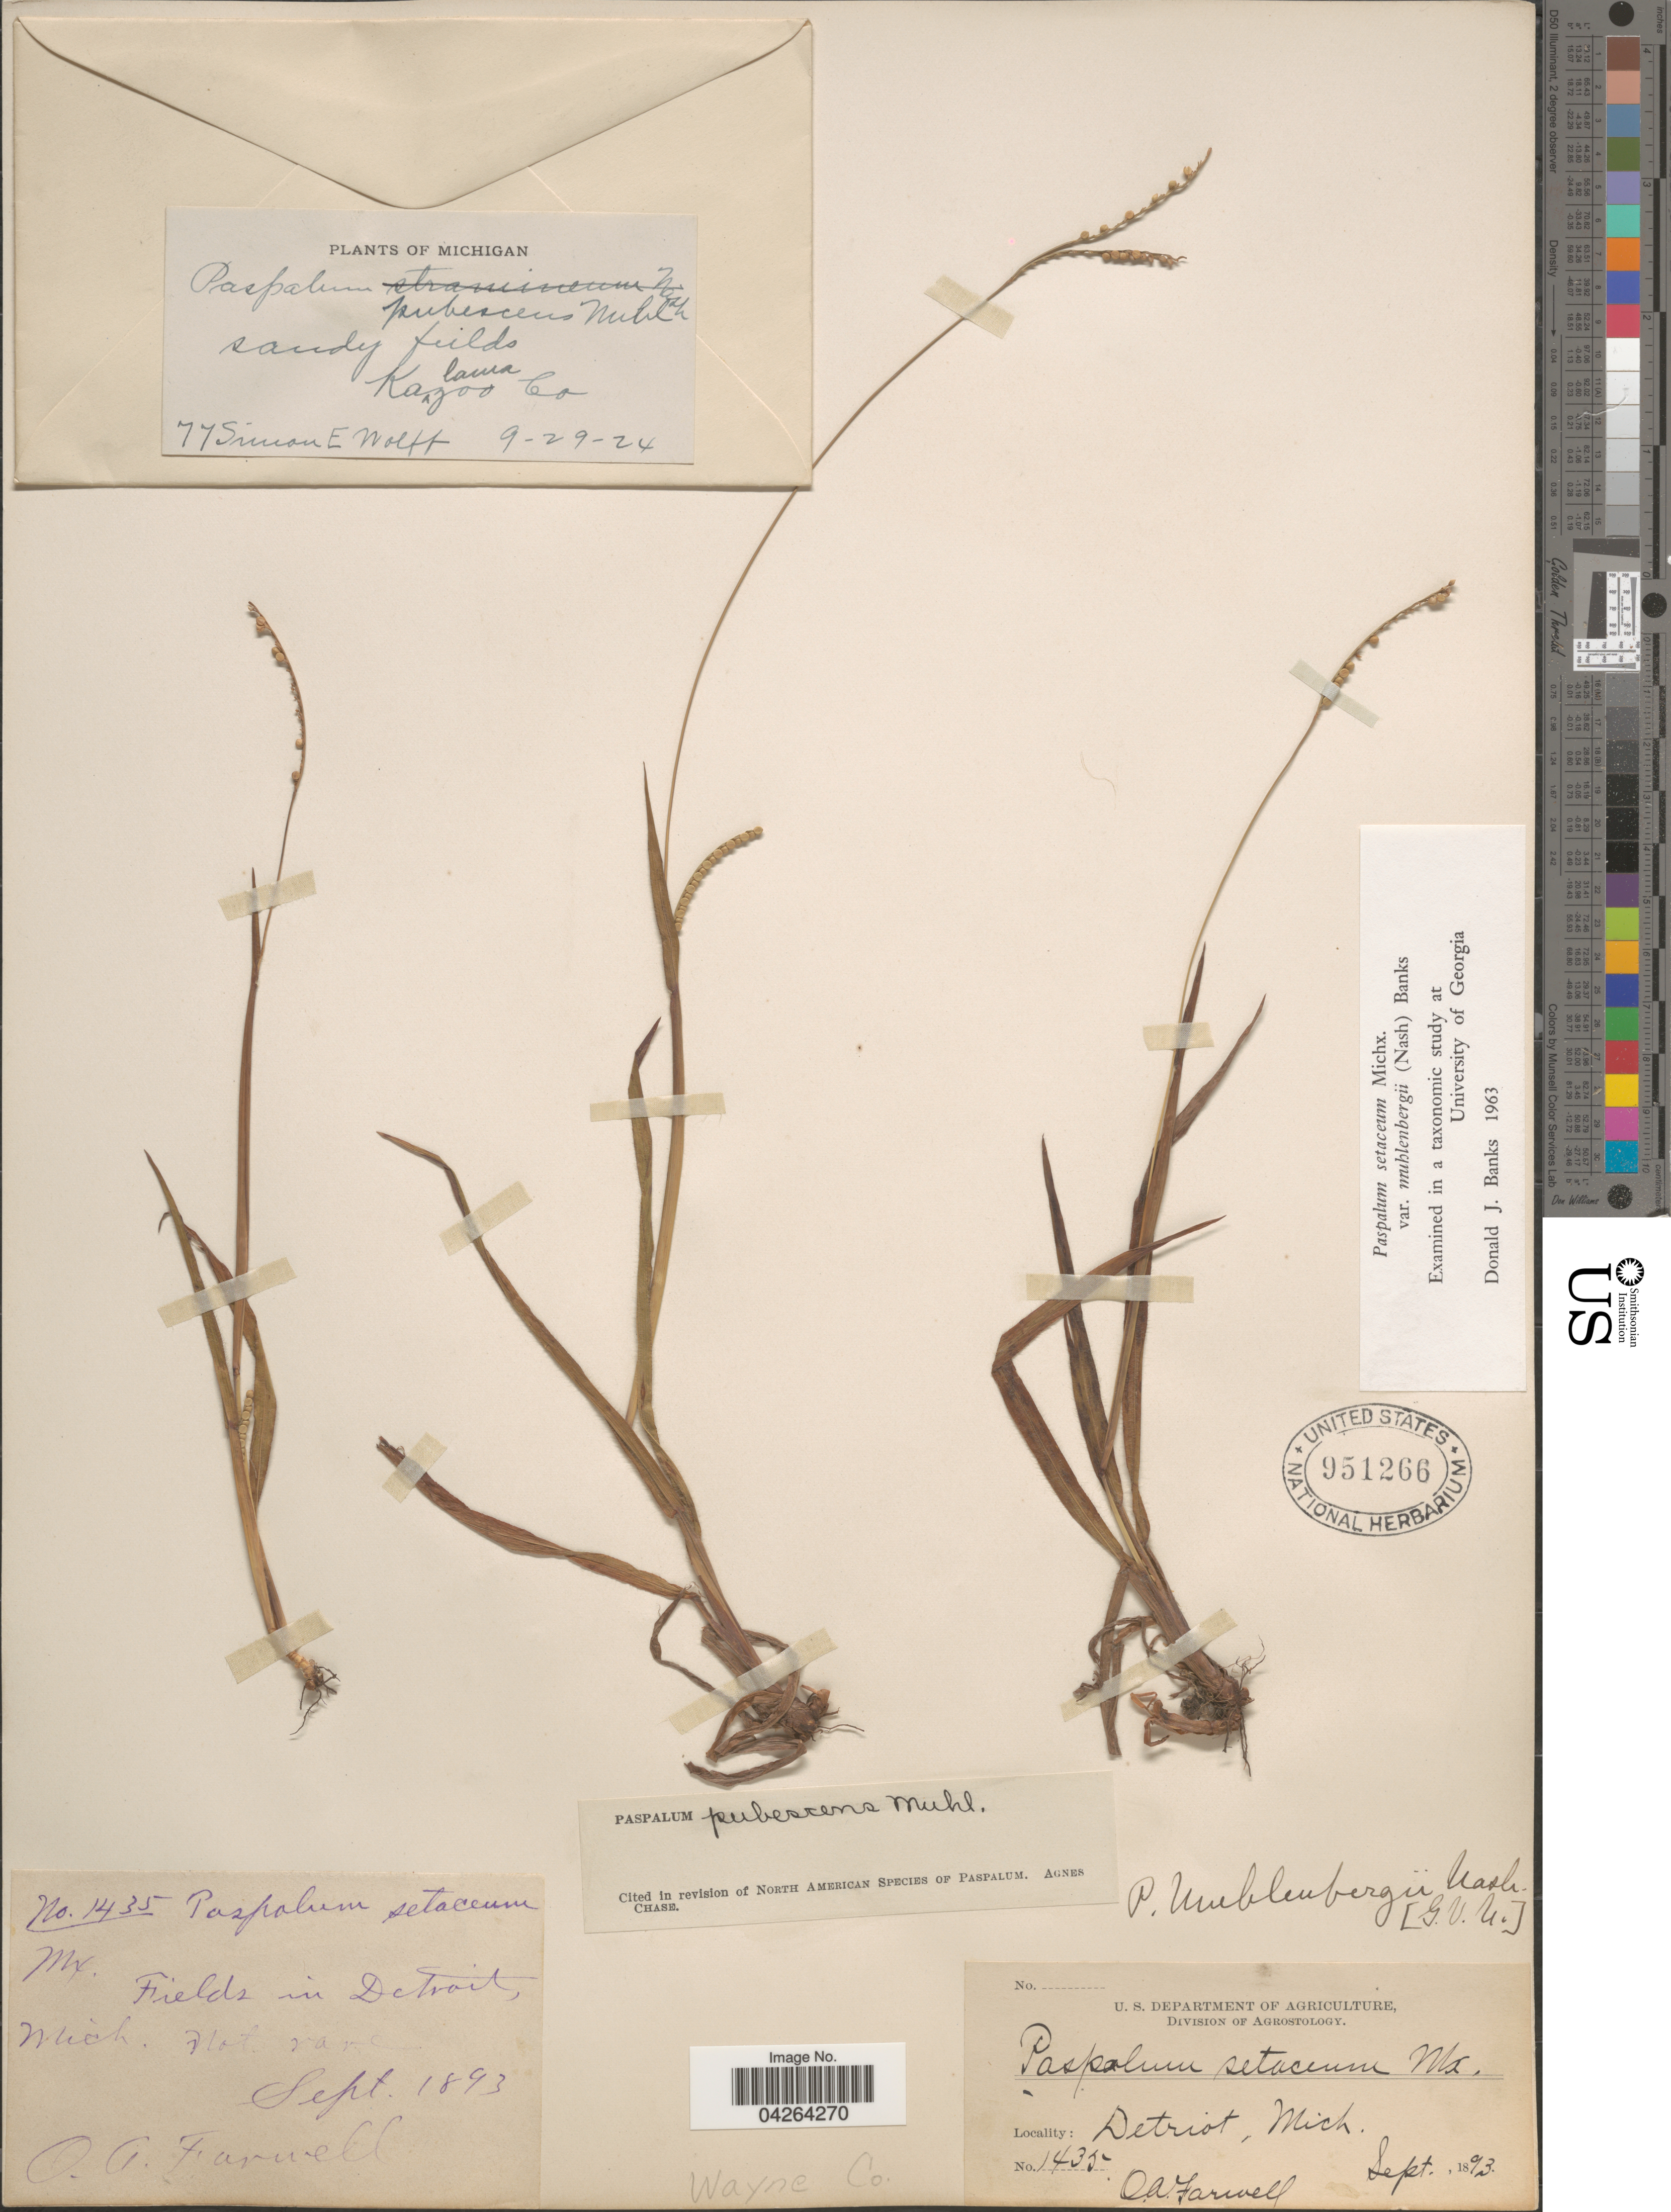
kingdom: Plantae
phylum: Tracheophyta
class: Liliopsida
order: Poales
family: Poaceae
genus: Paspalum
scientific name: Paspalum setaceum var. muhlenbergii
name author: (Nash) D.J. Banks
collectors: S. E. Wolff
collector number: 77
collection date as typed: Transcribed d/m/y: 29/9/24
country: United States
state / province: Michigan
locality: Kazoo Co.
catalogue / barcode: US 951266-2